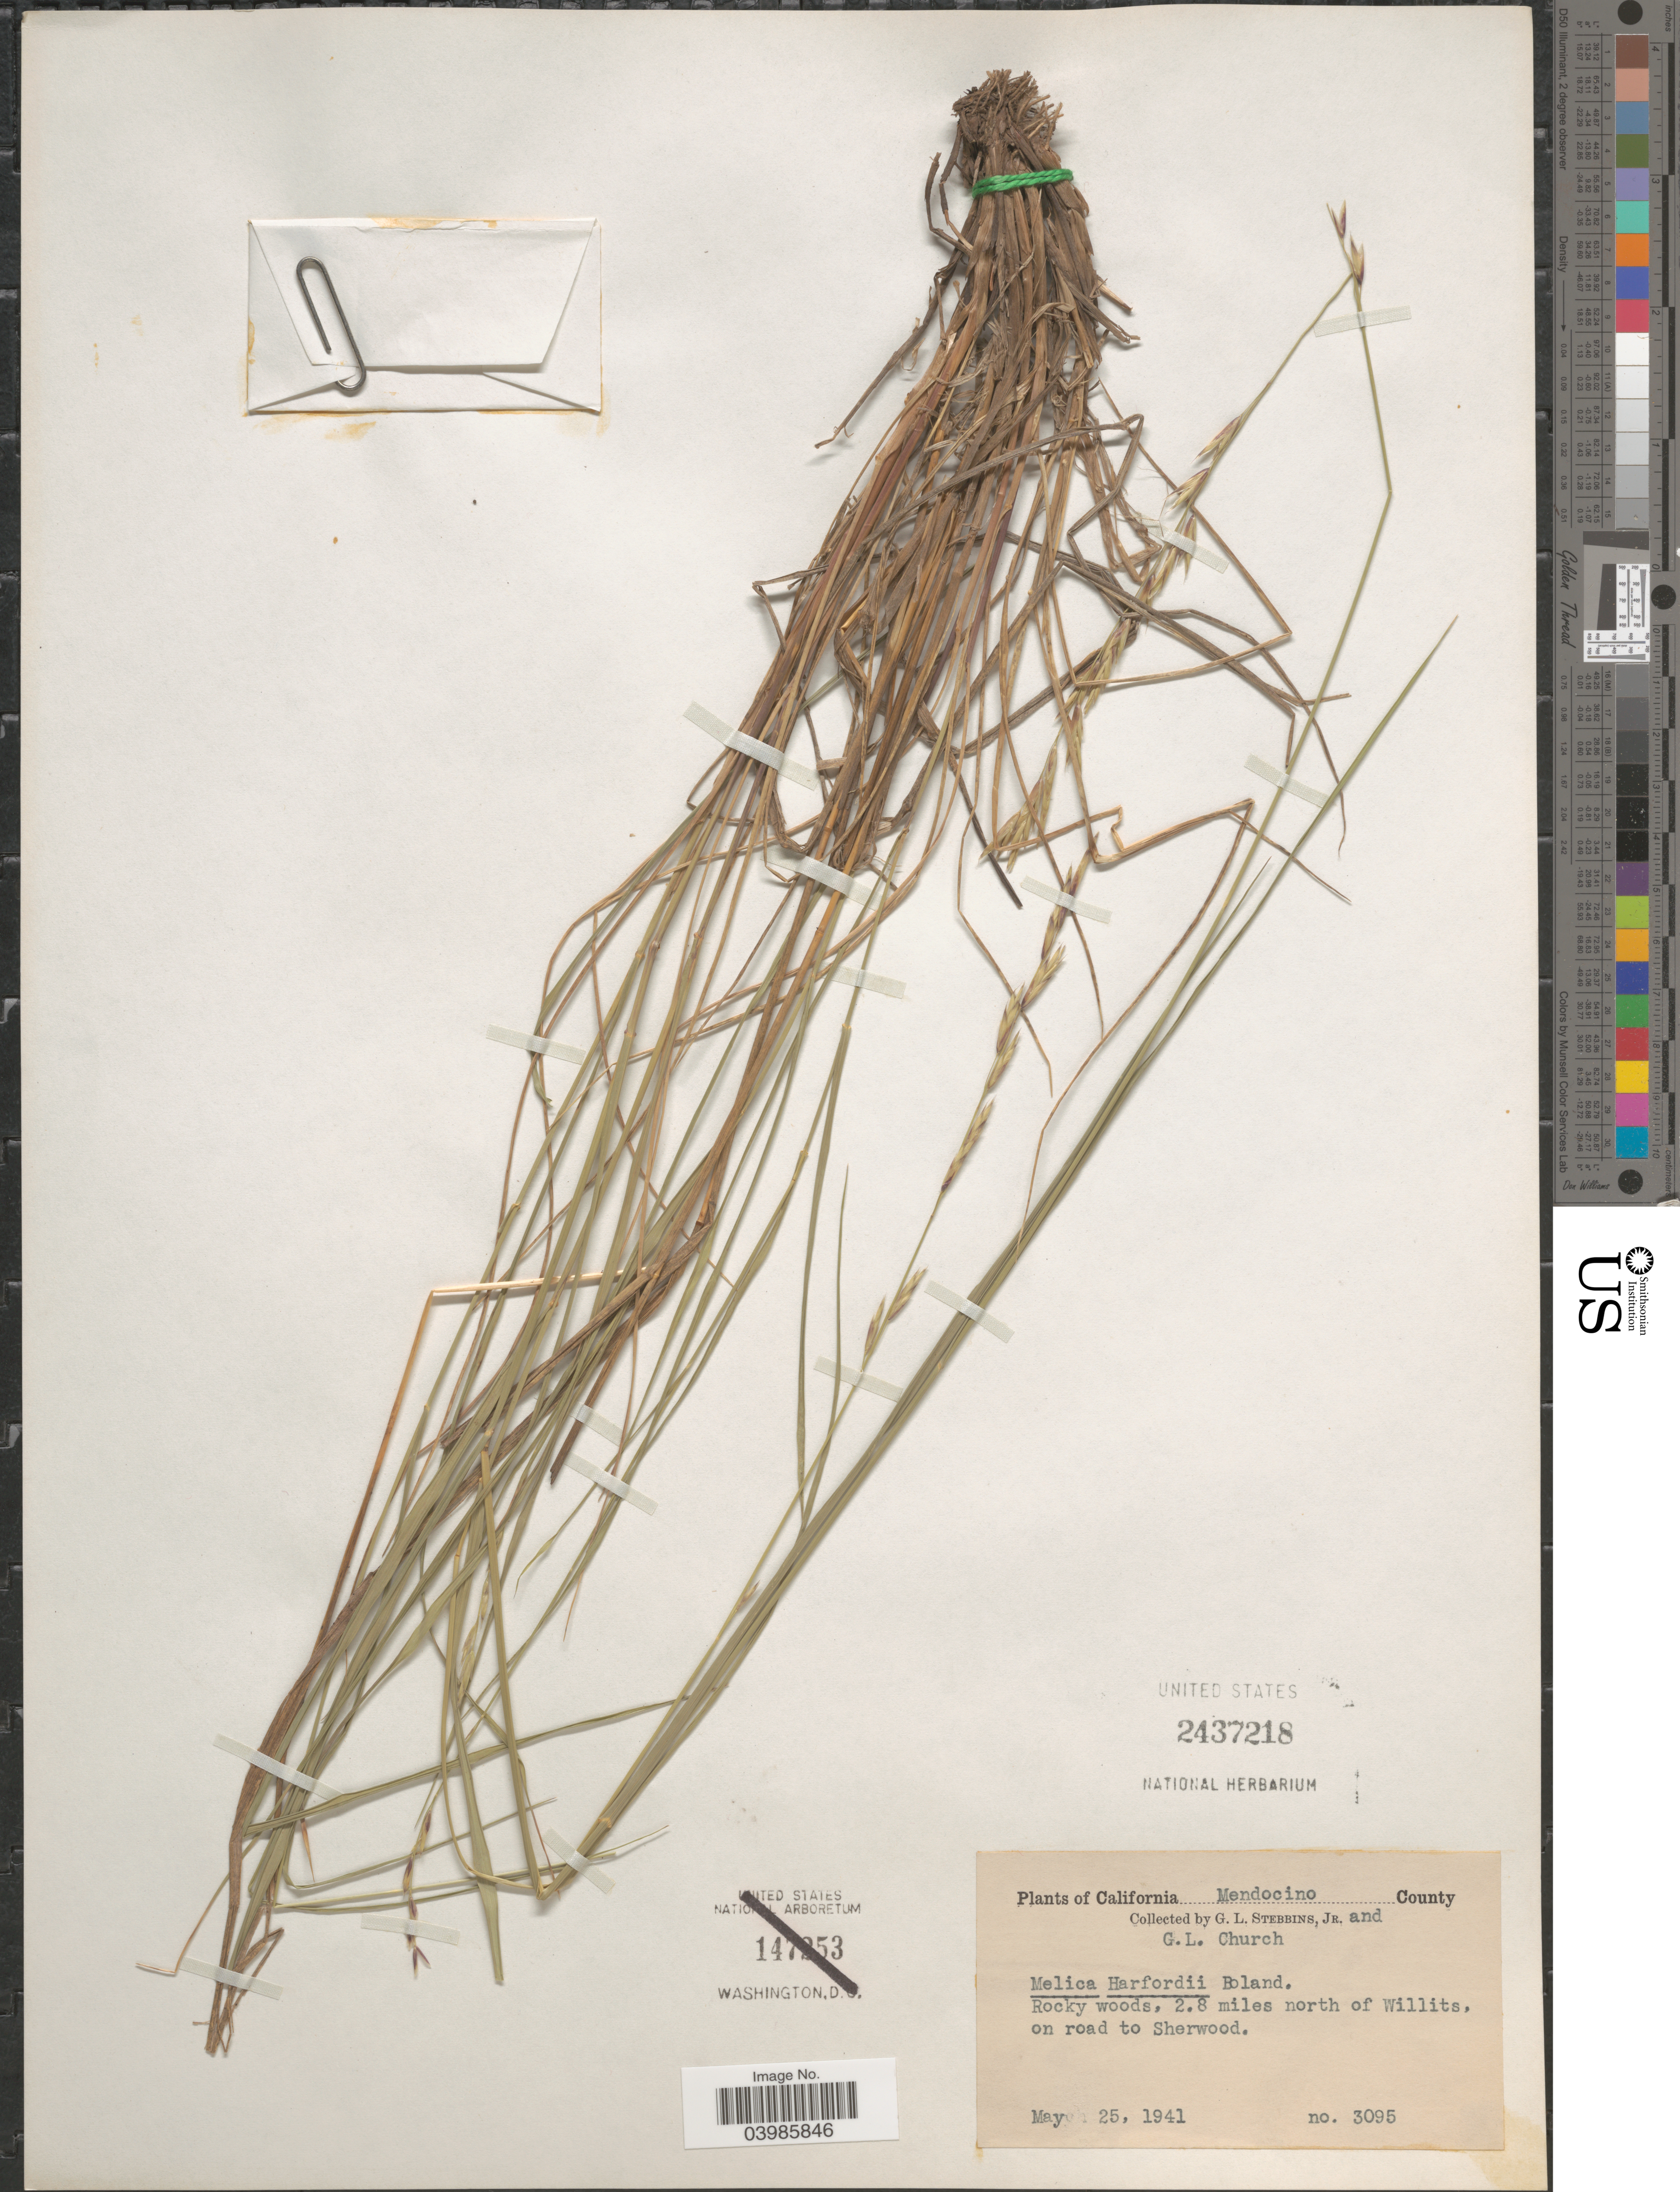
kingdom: Plantae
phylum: Tracheophyta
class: Liliopsida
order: Poales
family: Poaceae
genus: Melica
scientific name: Melica harfordii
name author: Bol.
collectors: G. L. Stebbins & G. L. Church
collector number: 3095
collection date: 1941-05-25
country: United States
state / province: California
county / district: Mendocino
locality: Mendocino County. Rocky woods, 2.8 miles north of Willits, on road to Sherwood.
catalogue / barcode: US 2437218